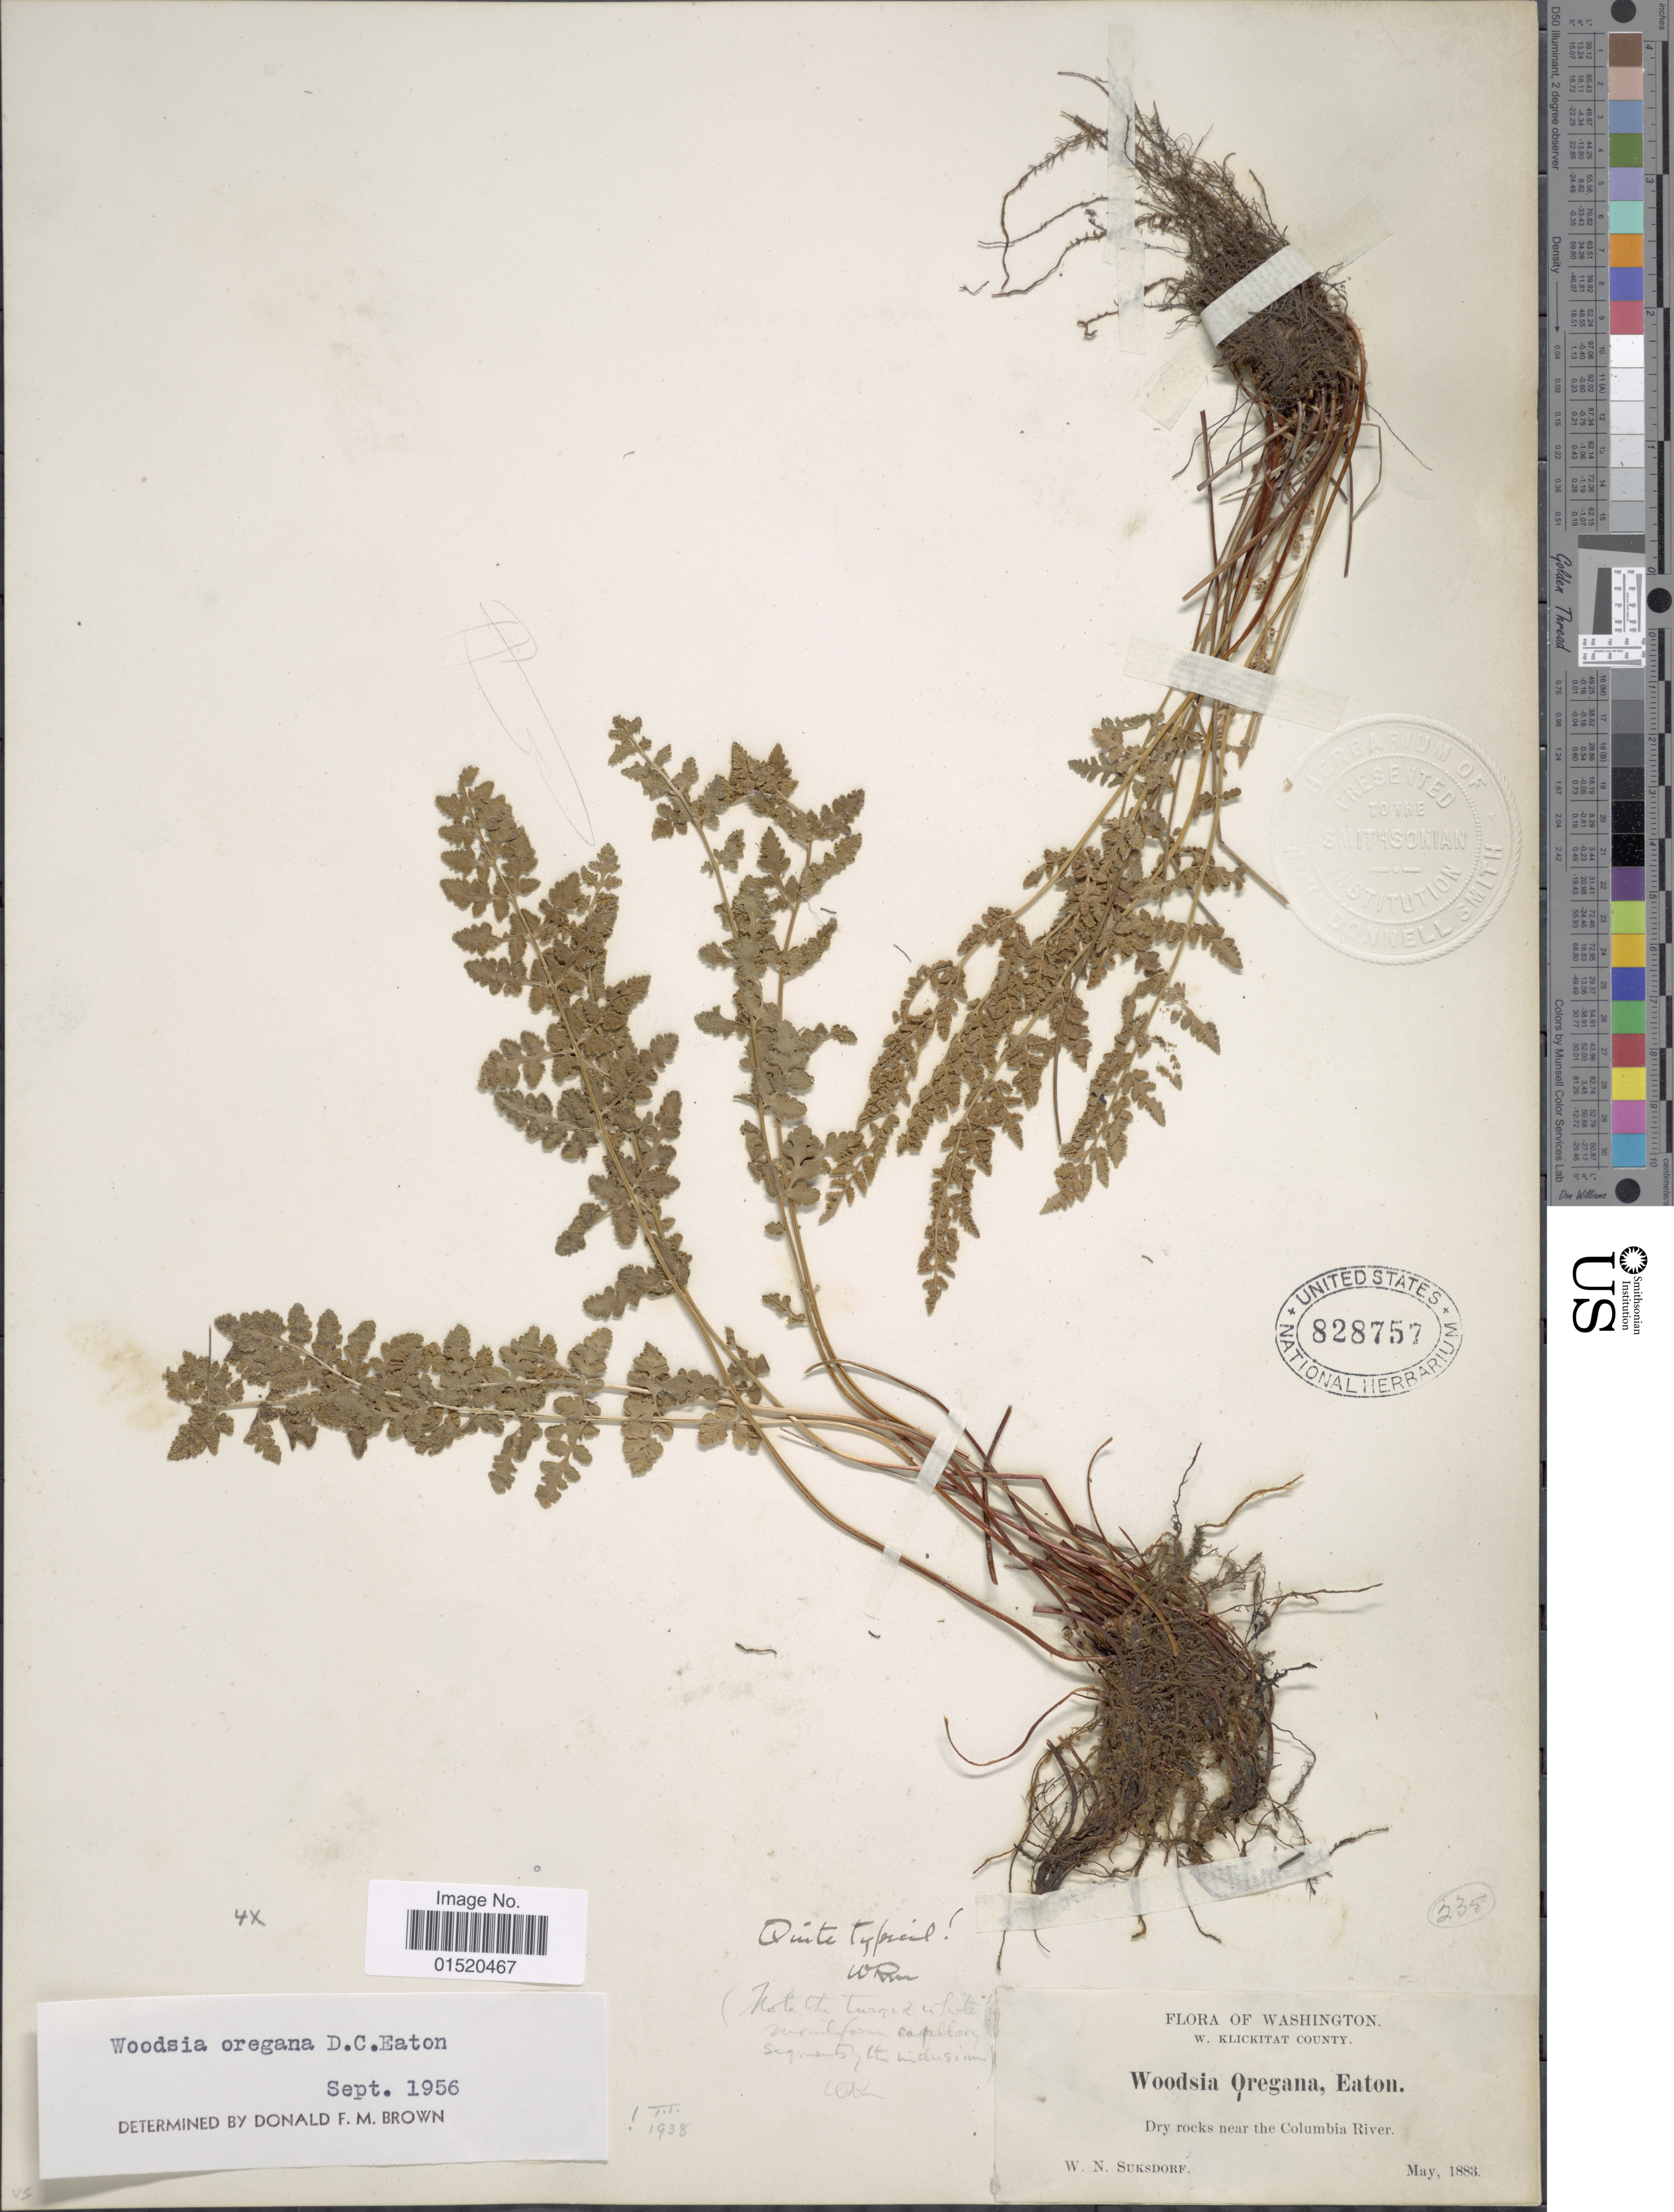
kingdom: Plantae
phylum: Tracheophyta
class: Polypodiopsida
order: Polypodiales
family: Woodsiaceae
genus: Woodsia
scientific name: Woodsia oregana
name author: D.C. Eaton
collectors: W. N. Suksdorf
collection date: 1883-05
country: United States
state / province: Washington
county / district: Klickitat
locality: W. Klickitat County, Dry rocks near the Columbia River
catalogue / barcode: US 828757